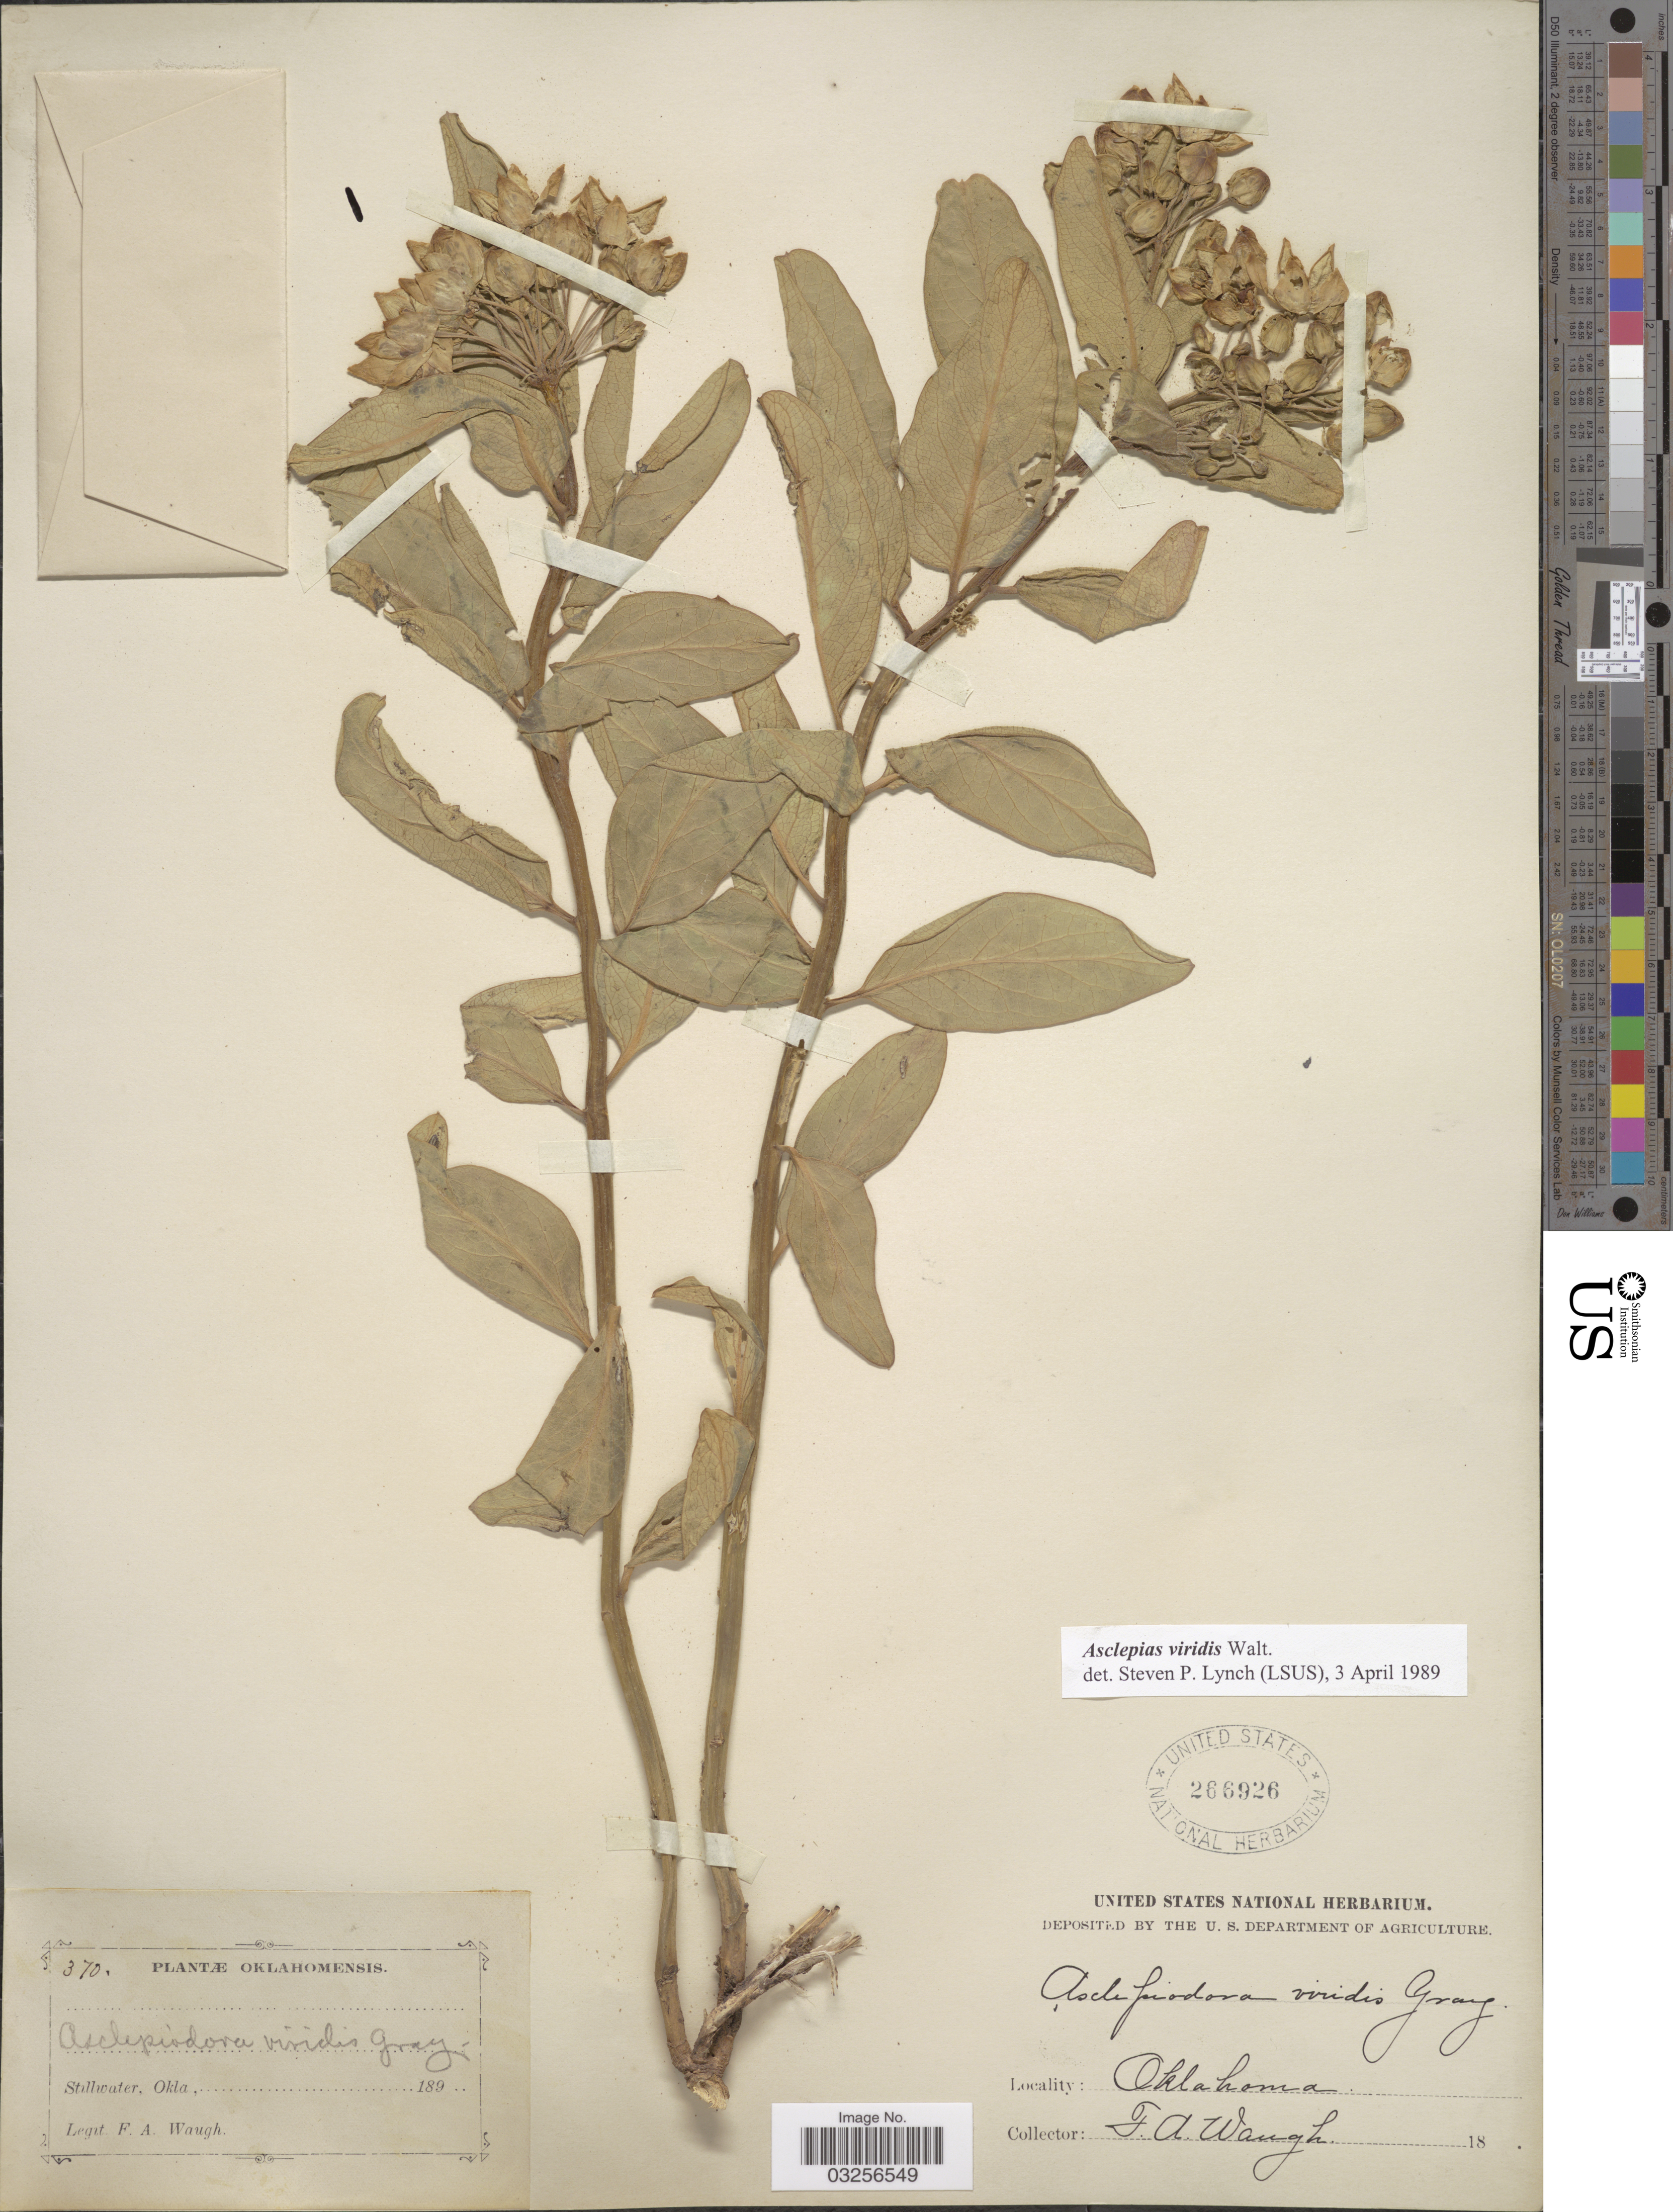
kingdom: Plantae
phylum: Tracheophyta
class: Magnoliopsida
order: Gentianales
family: Apocynaceae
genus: Asclepias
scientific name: Asclepias viridis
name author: Walter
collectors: F. Waugh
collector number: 370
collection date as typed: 189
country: United States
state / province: Oklahoma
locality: Stillwater, Okla.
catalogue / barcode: US 266926